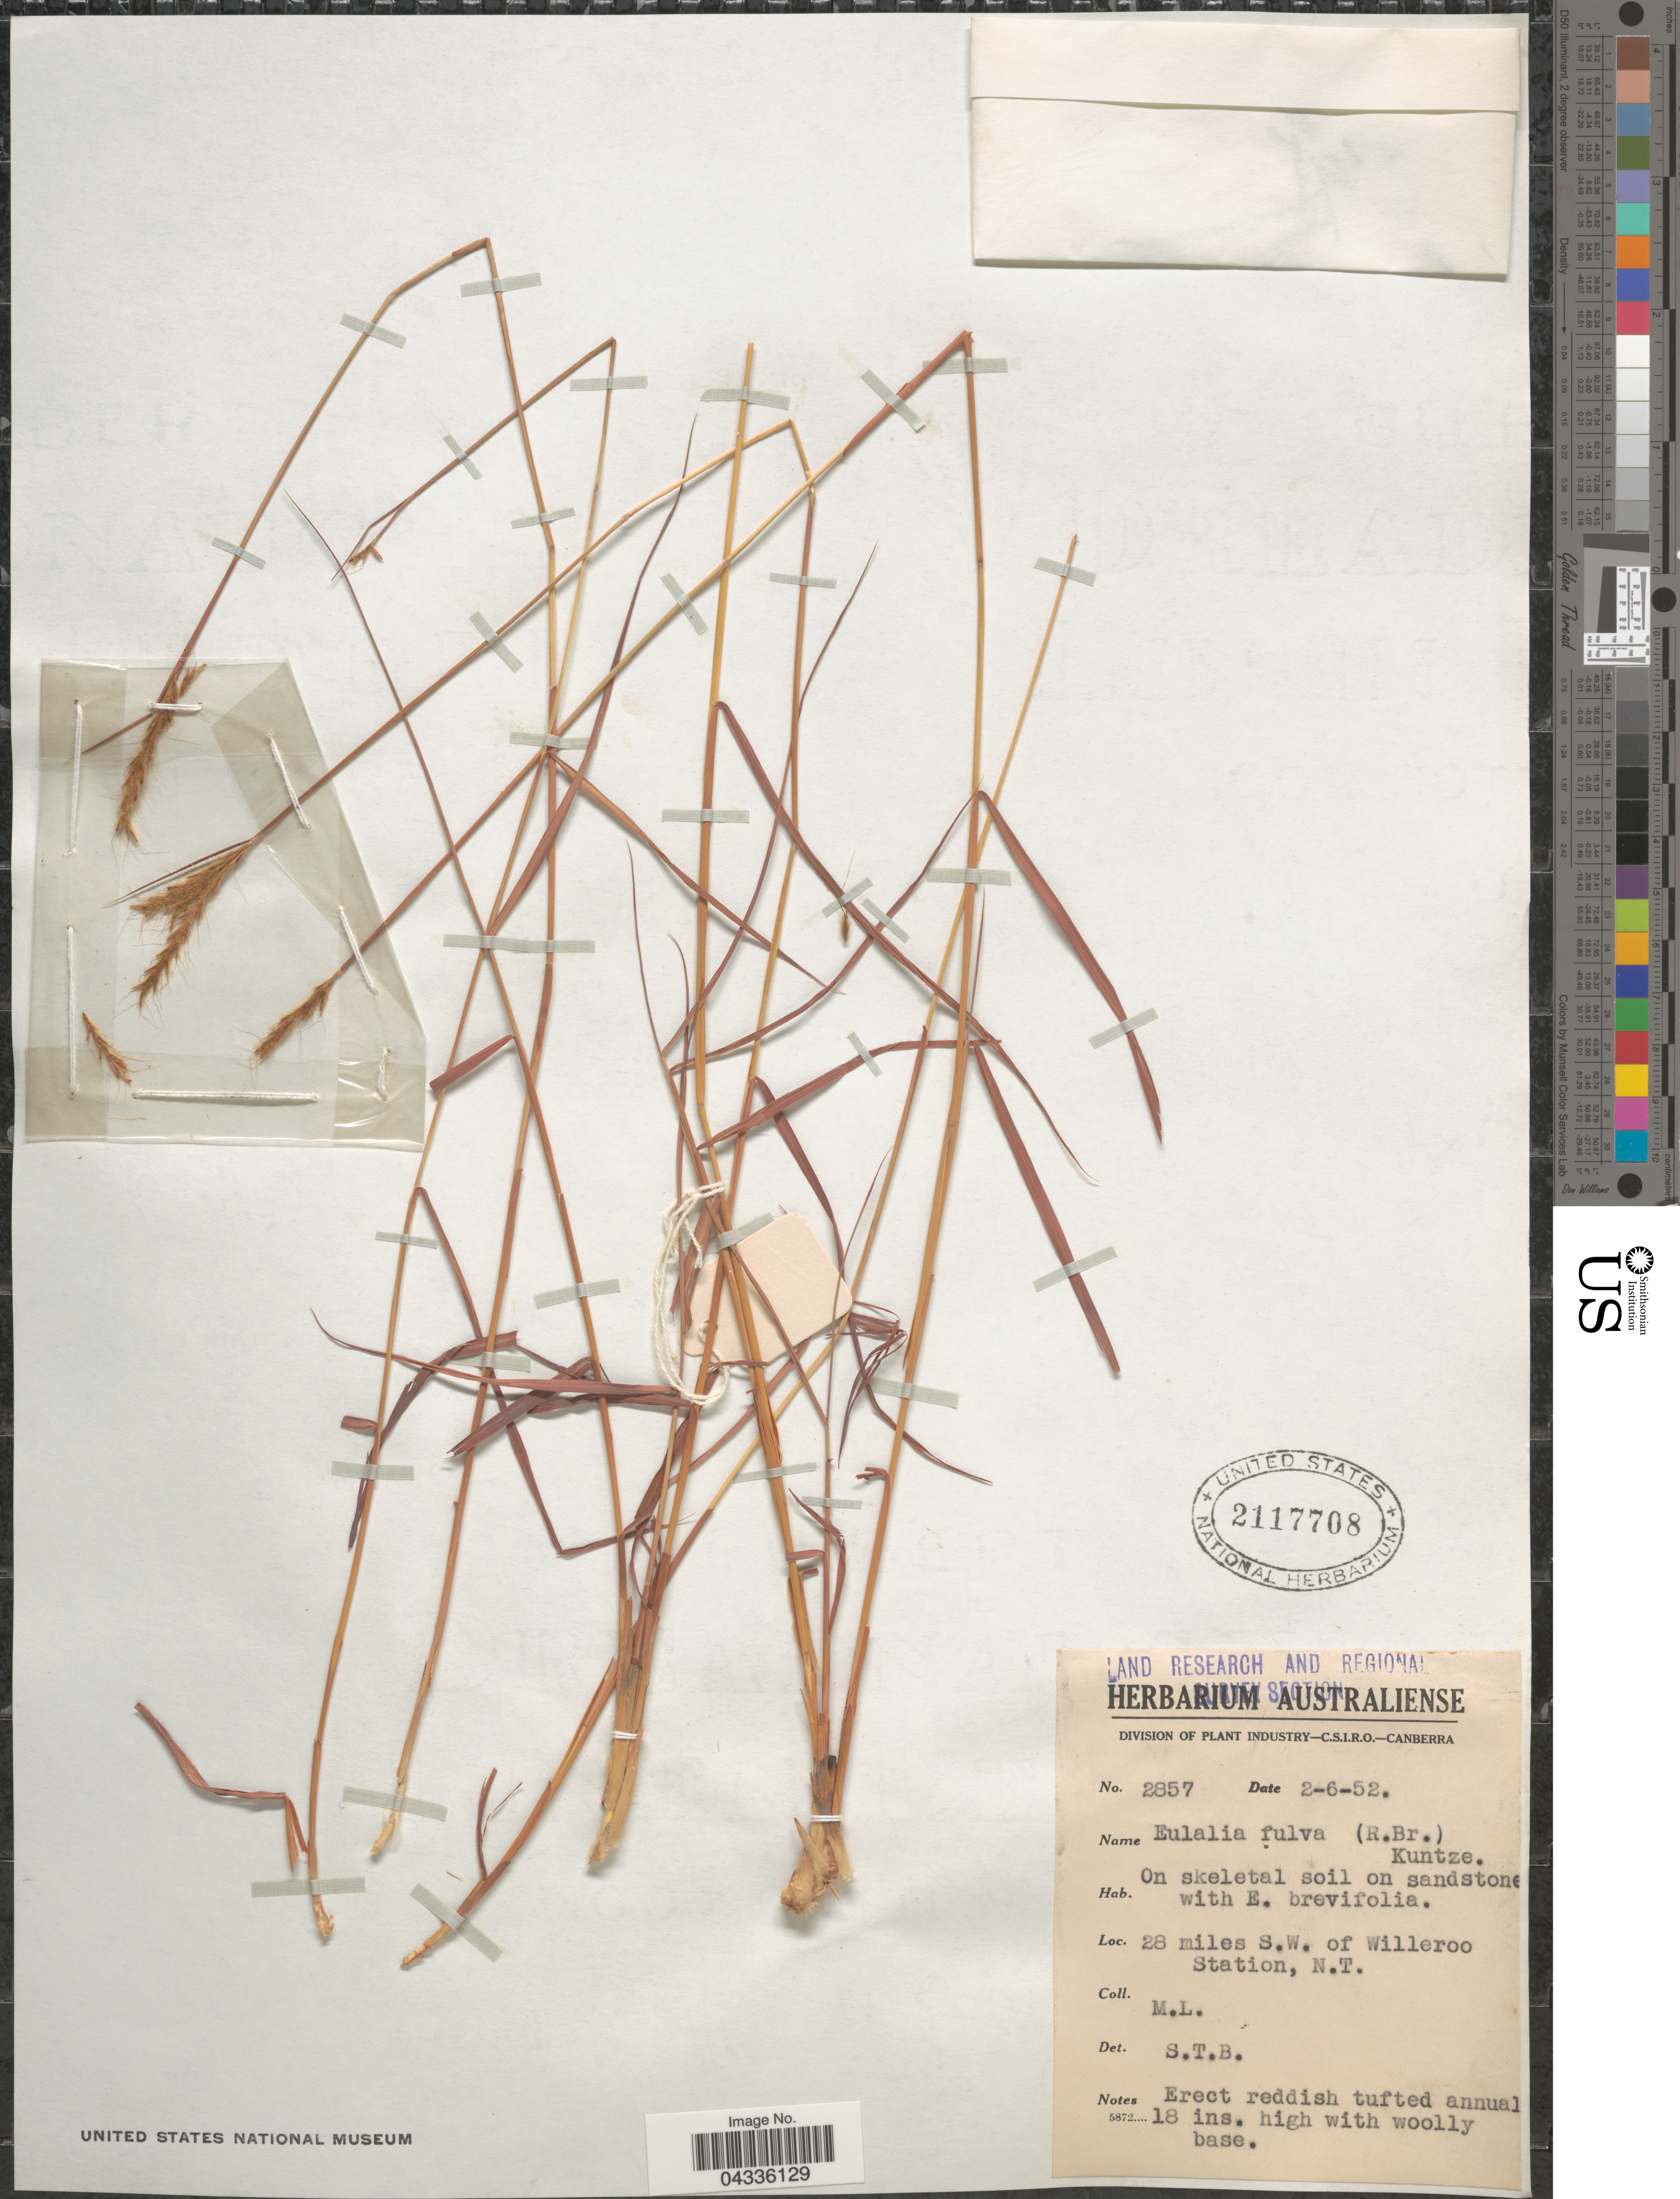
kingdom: Plantae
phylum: Tracheophyta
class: Liliopsida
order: Poales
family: Poaceae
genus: Eulalia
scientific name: Eulalia aurea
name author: (Bory) Kunth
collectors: M. L.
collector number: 2857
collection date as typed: Transcribed d/m/y: 2/6/52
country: Australia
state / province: Northern Territory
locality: Land Research and Regional Survey Section. 28 miles S.W. of Willeroo Station.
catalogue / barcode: US 2117708